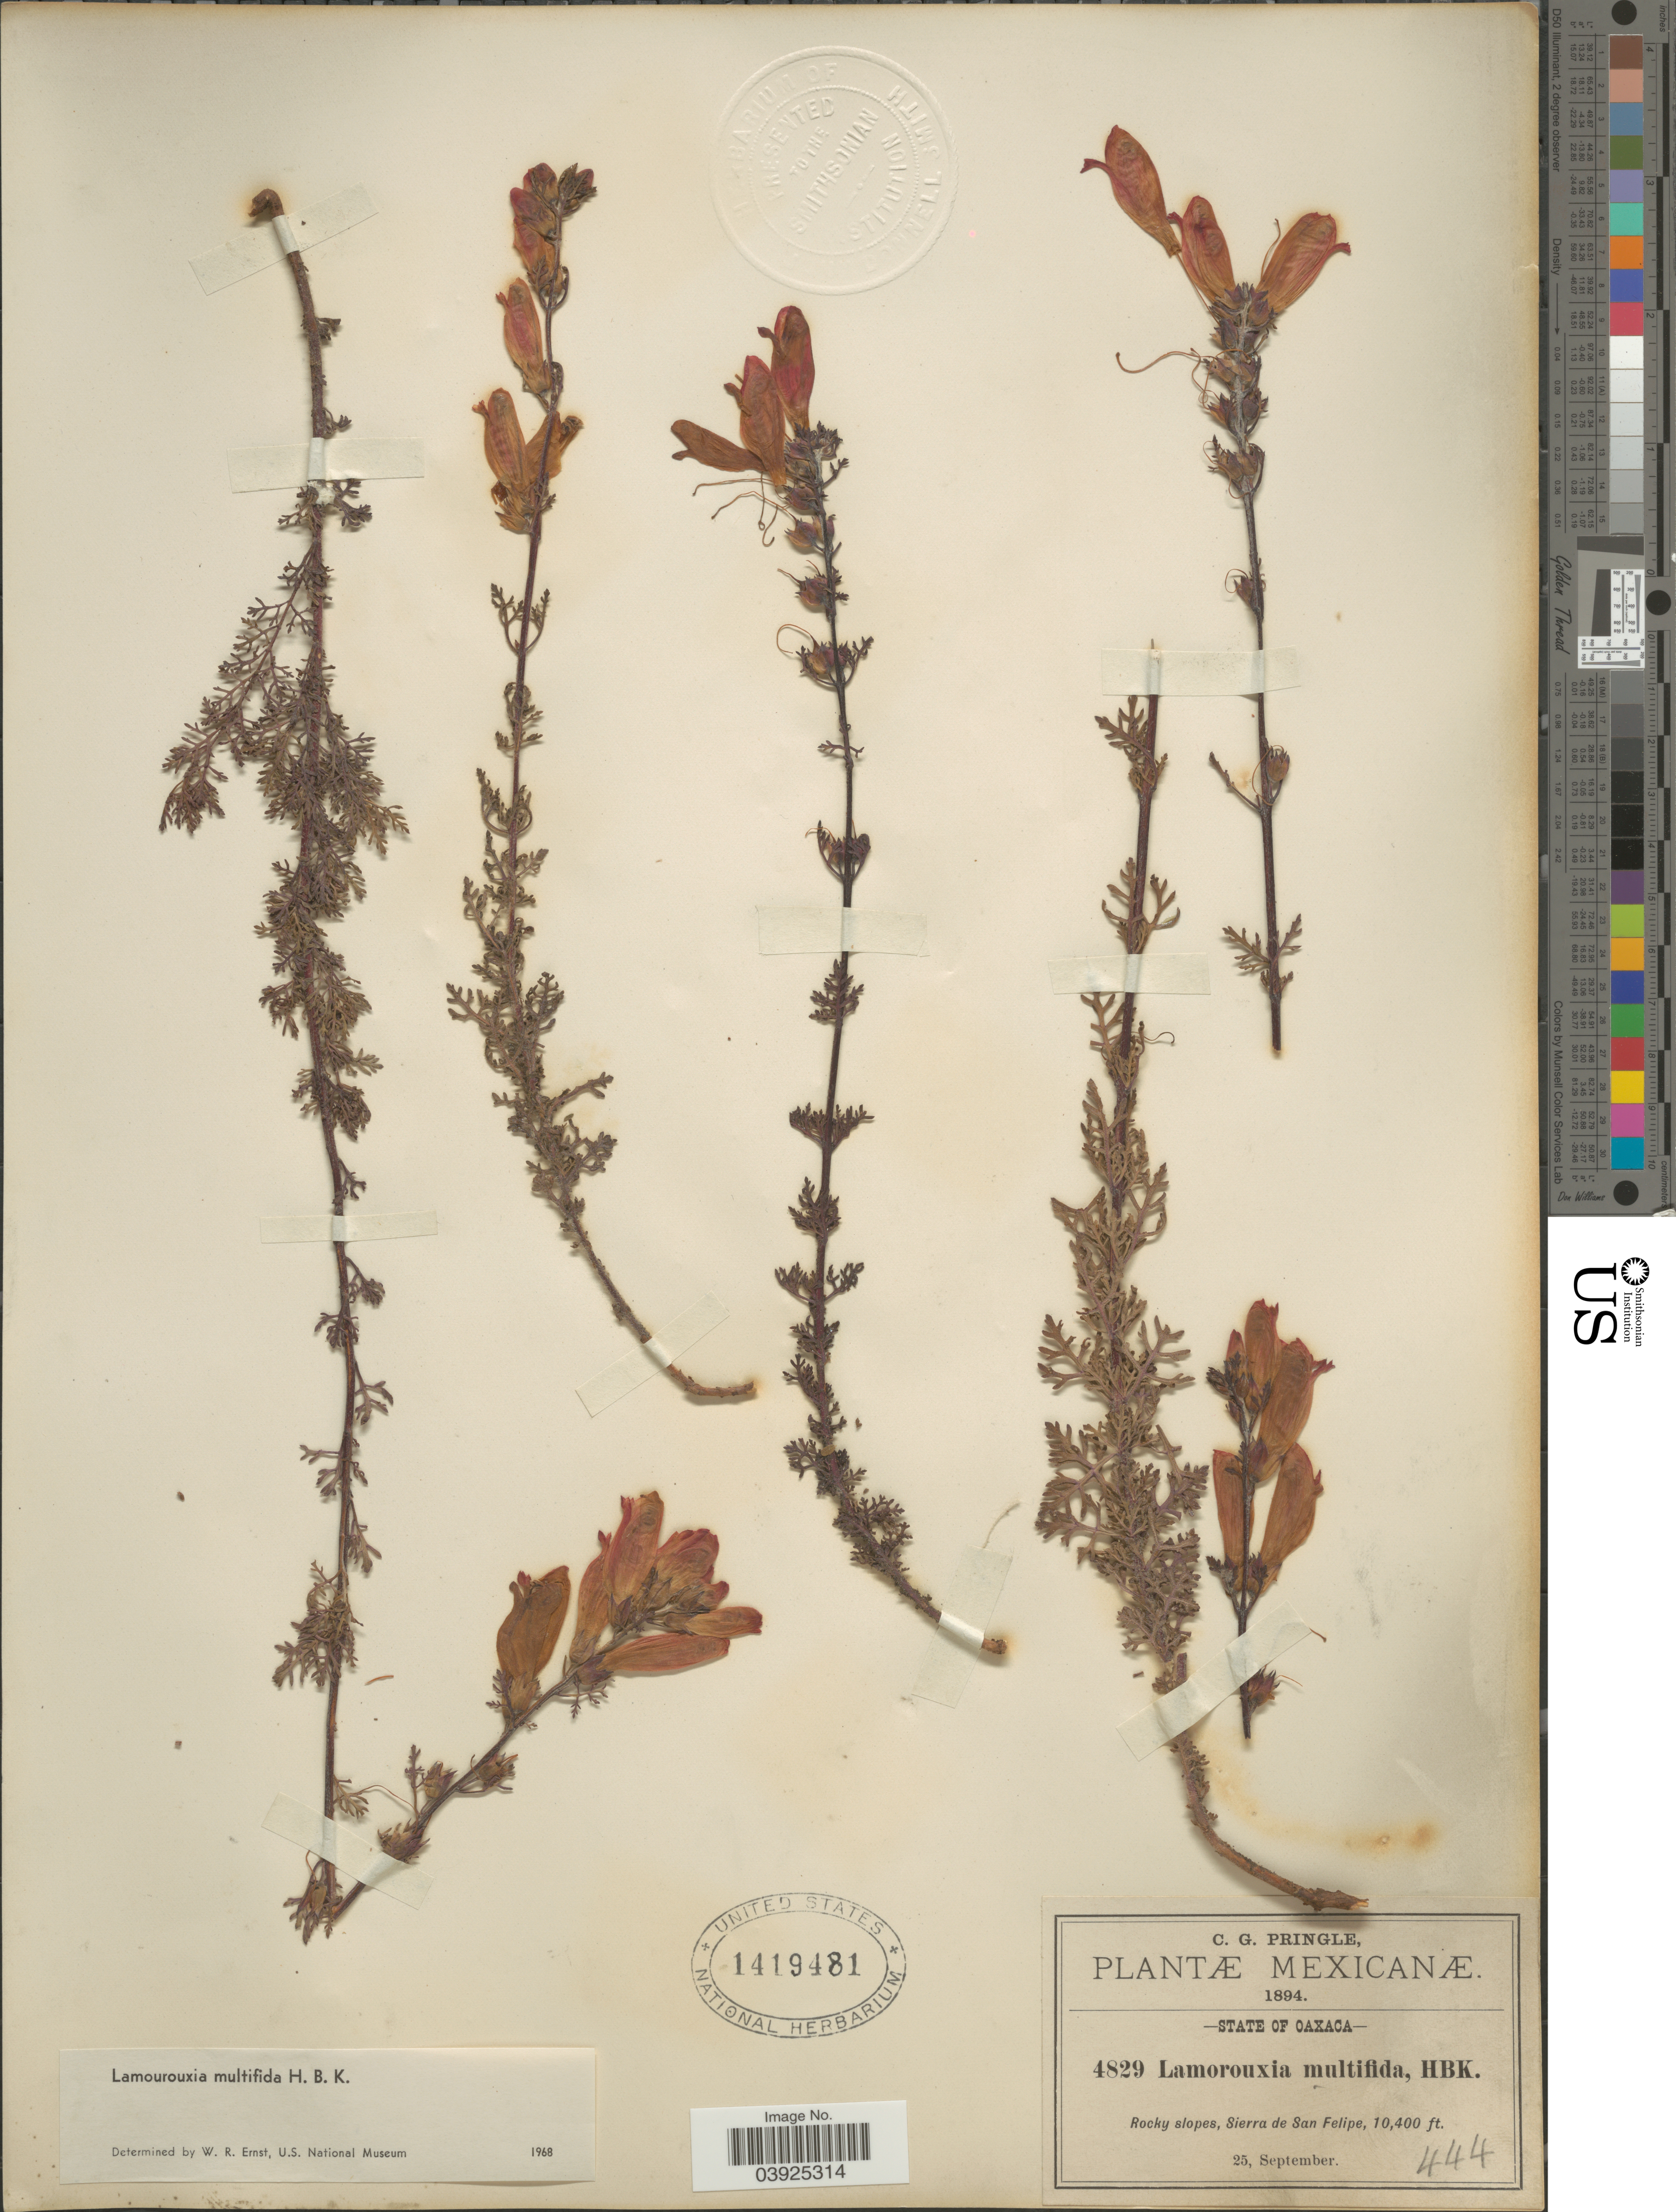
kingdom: Plantae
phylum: Tracheophyta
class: Magnoliopsida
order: Lamiales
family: Orobanchaceae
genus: Lamourouxia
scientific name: Lamourouxia multifida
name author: Kunth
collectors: C. G. Pringle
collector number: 4829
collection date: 1894-09-25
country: Mexico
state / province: Oaxaca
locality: Sierra de San Felipe.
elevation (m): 3170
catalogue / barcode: US 1419481